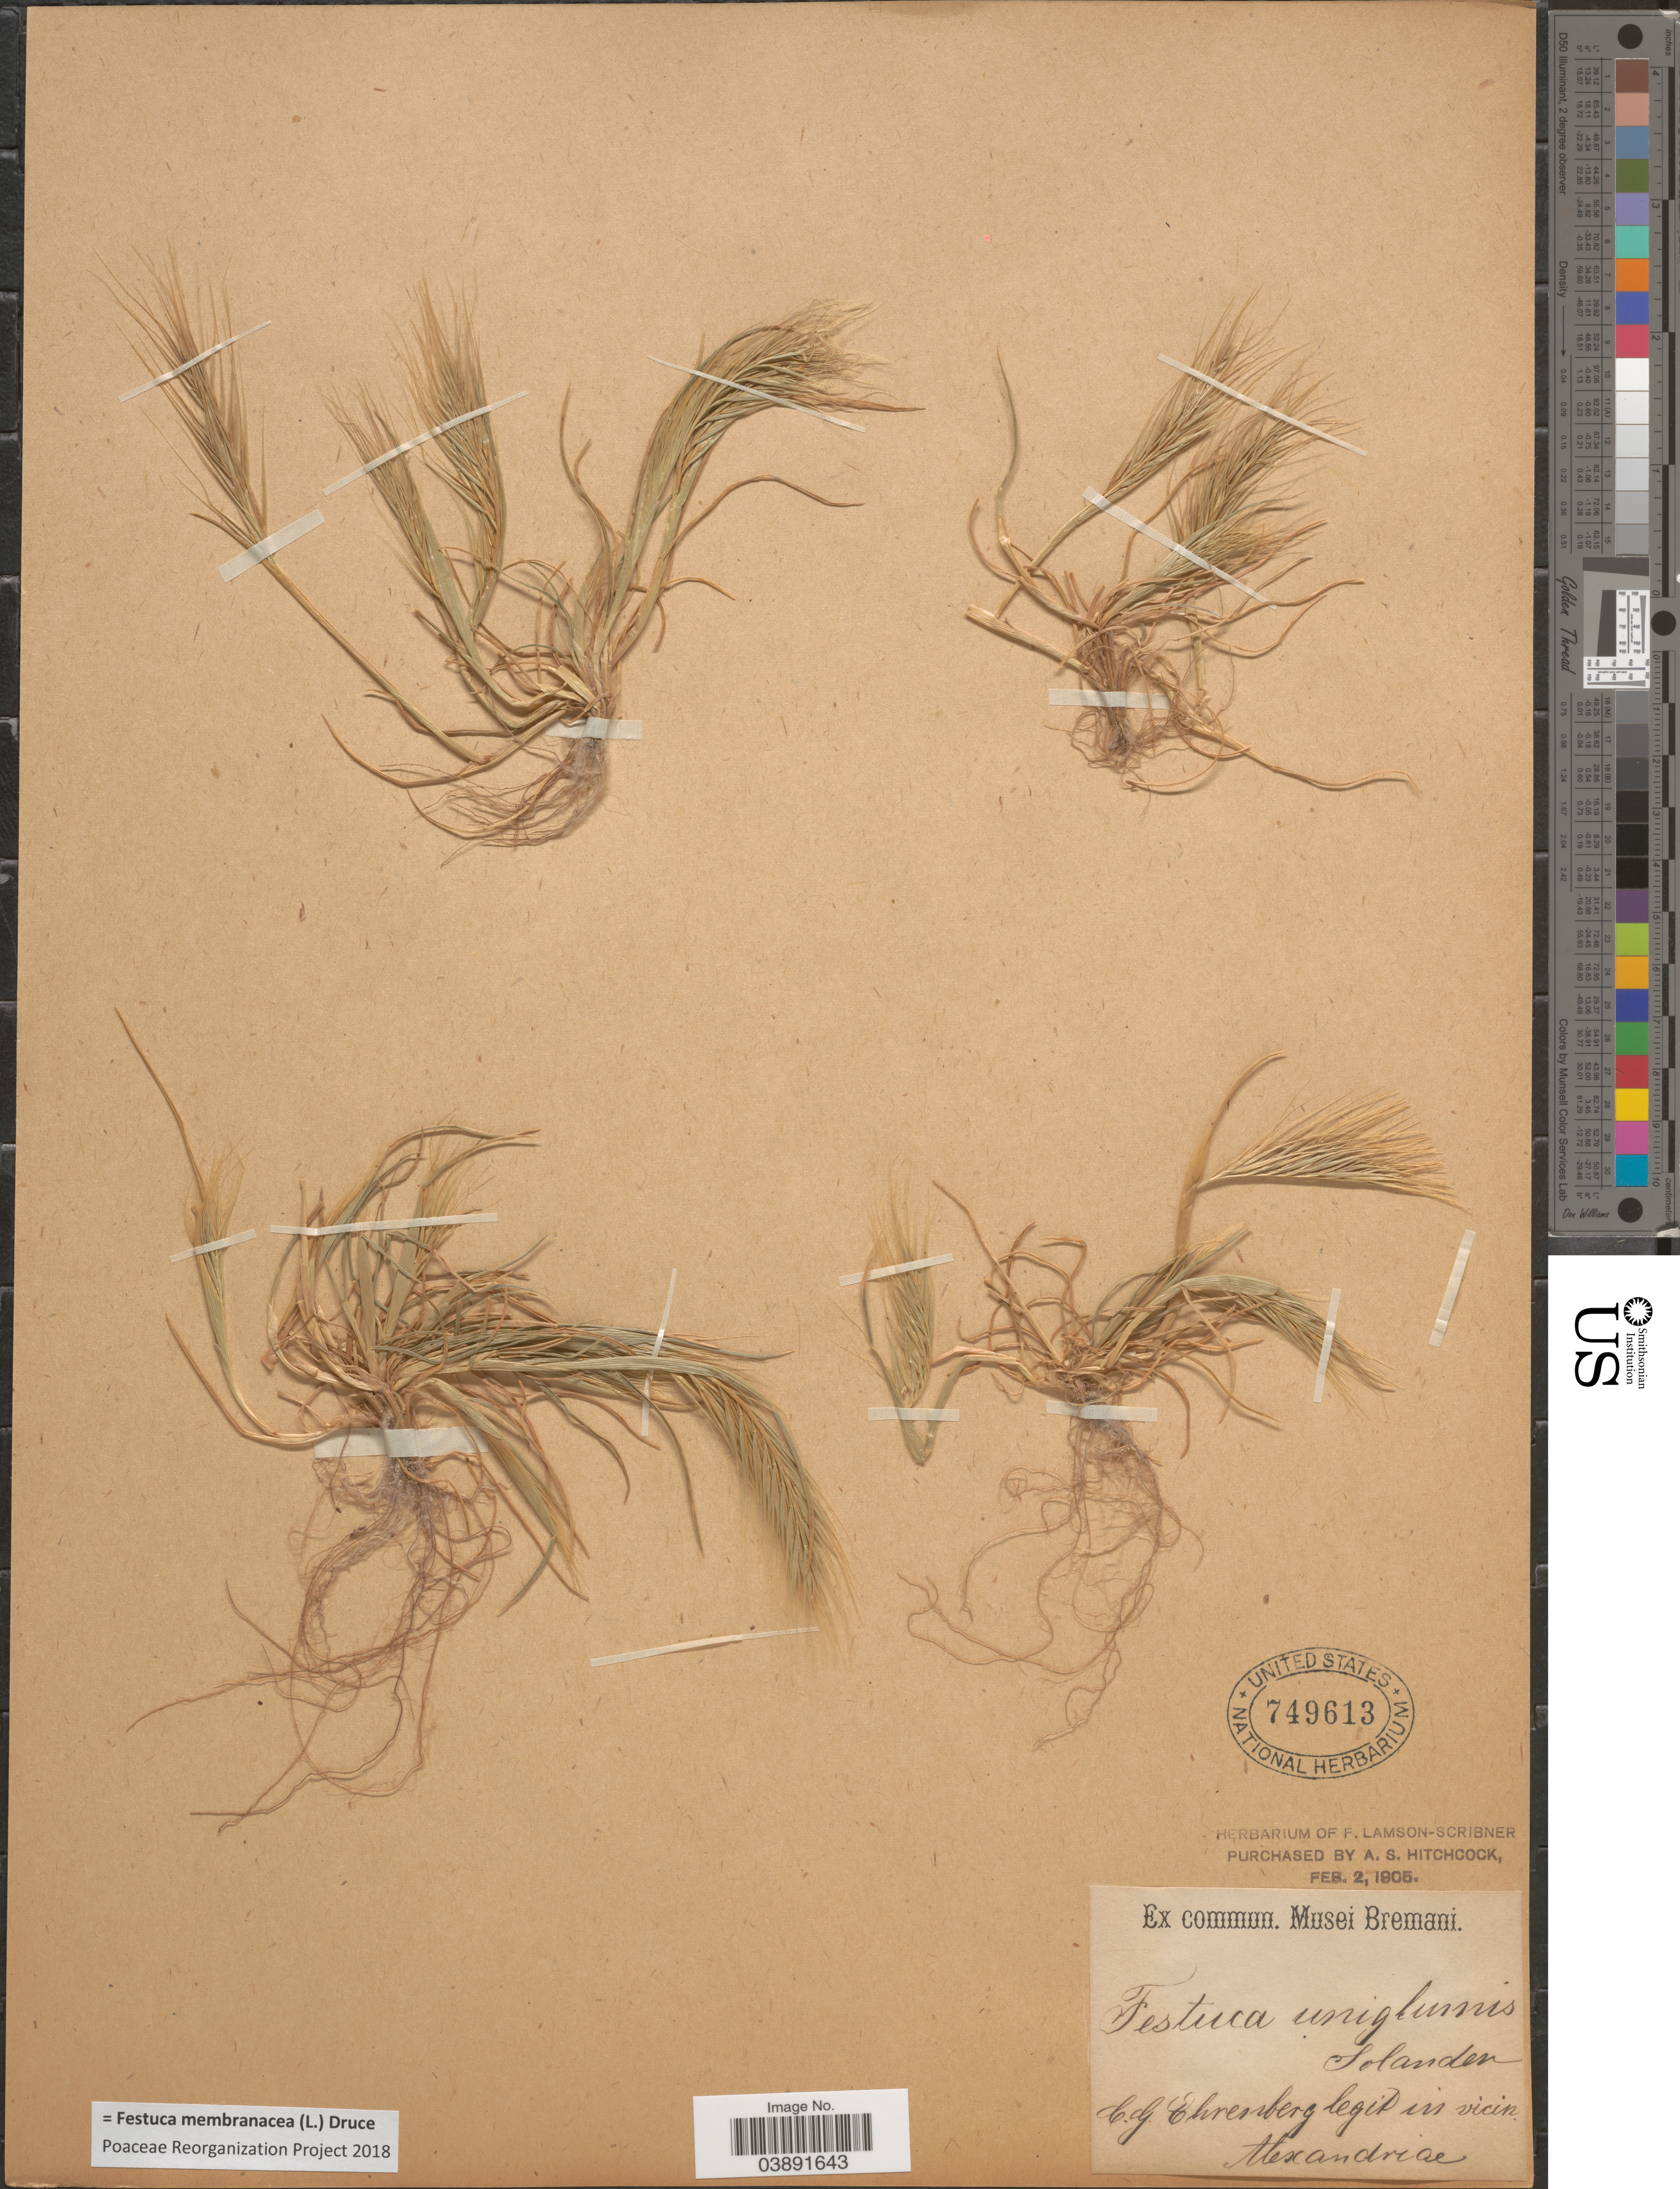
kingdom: Plantae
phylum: Tracheophyta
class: Liliopsida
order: Poales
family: Poaceae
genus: Festuca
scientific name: Festuca membranacea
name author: Kit.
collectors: -. Ehrenberg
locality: In vicin Alexandriae.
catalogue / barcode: US 749613